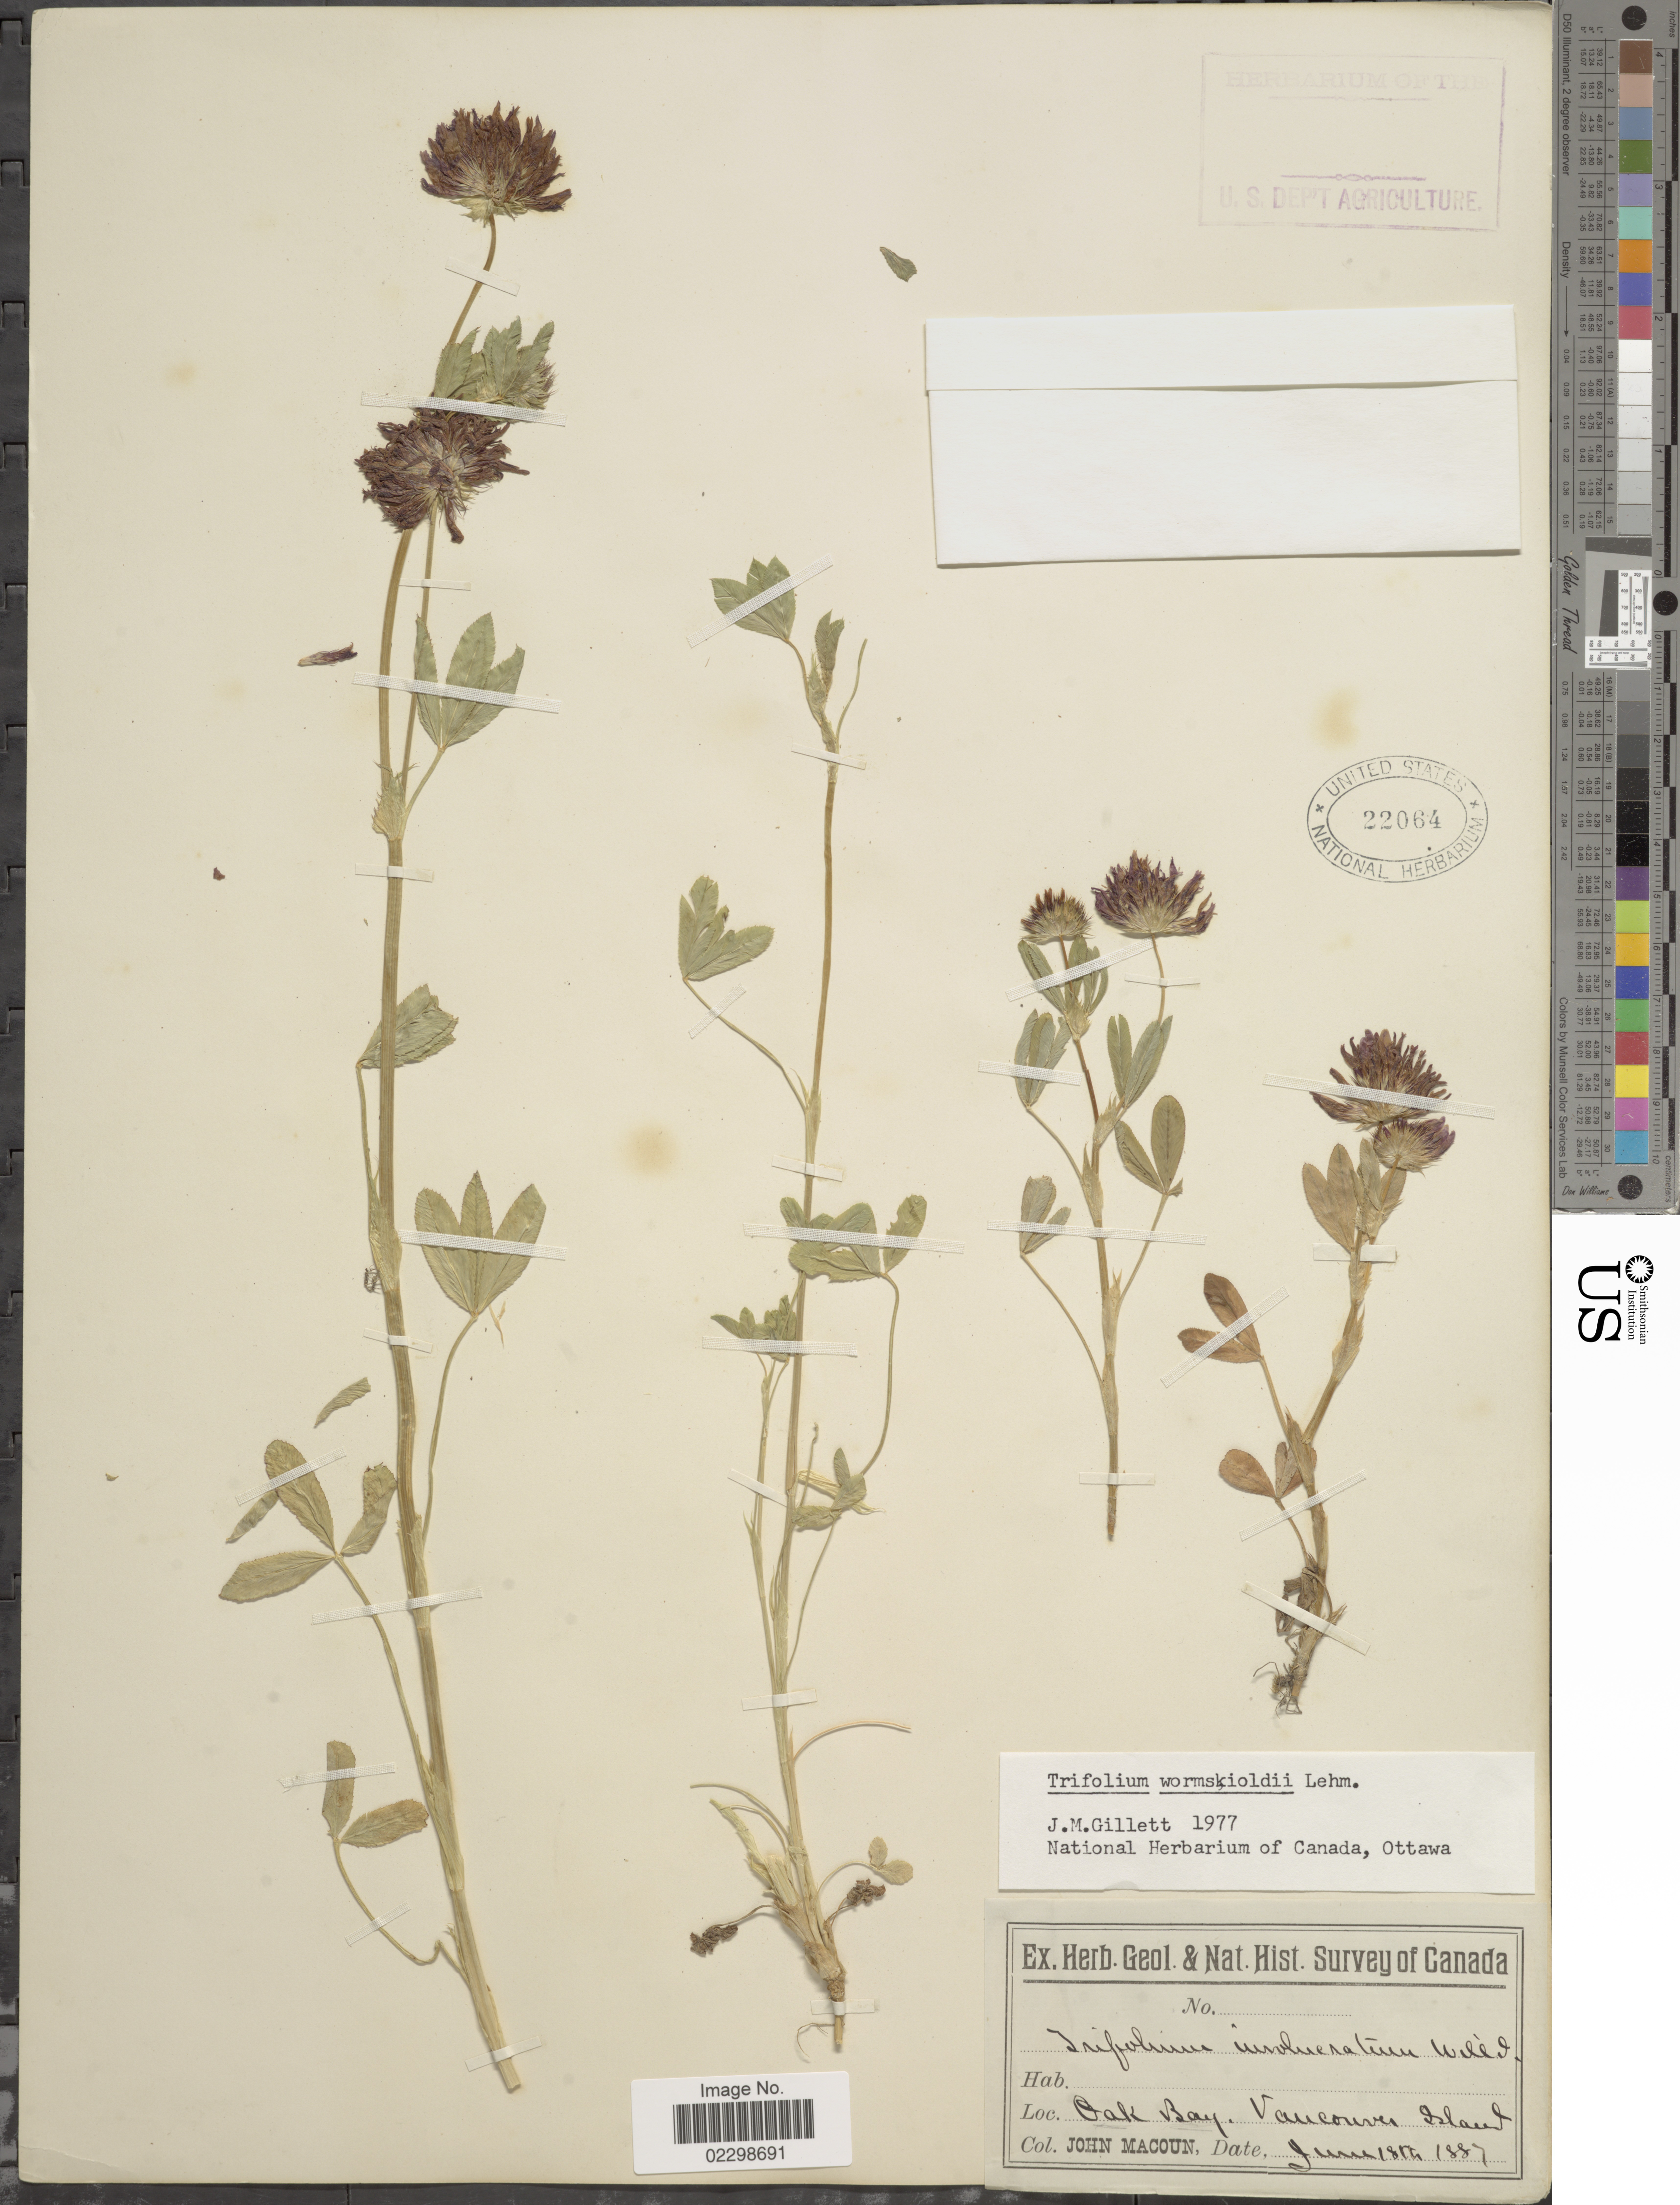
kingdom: Plantae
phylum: Tracheophyta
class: Magnoliopsida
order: Fabales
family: Fabaceae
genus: Trifolium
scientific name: Trifolium wormskioldii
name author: Lehm.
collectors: J. Macoun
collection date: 1887-06-18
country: Canada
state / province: British Columbia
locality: Oak Bay, Vancouver Island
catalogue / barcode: US 22064